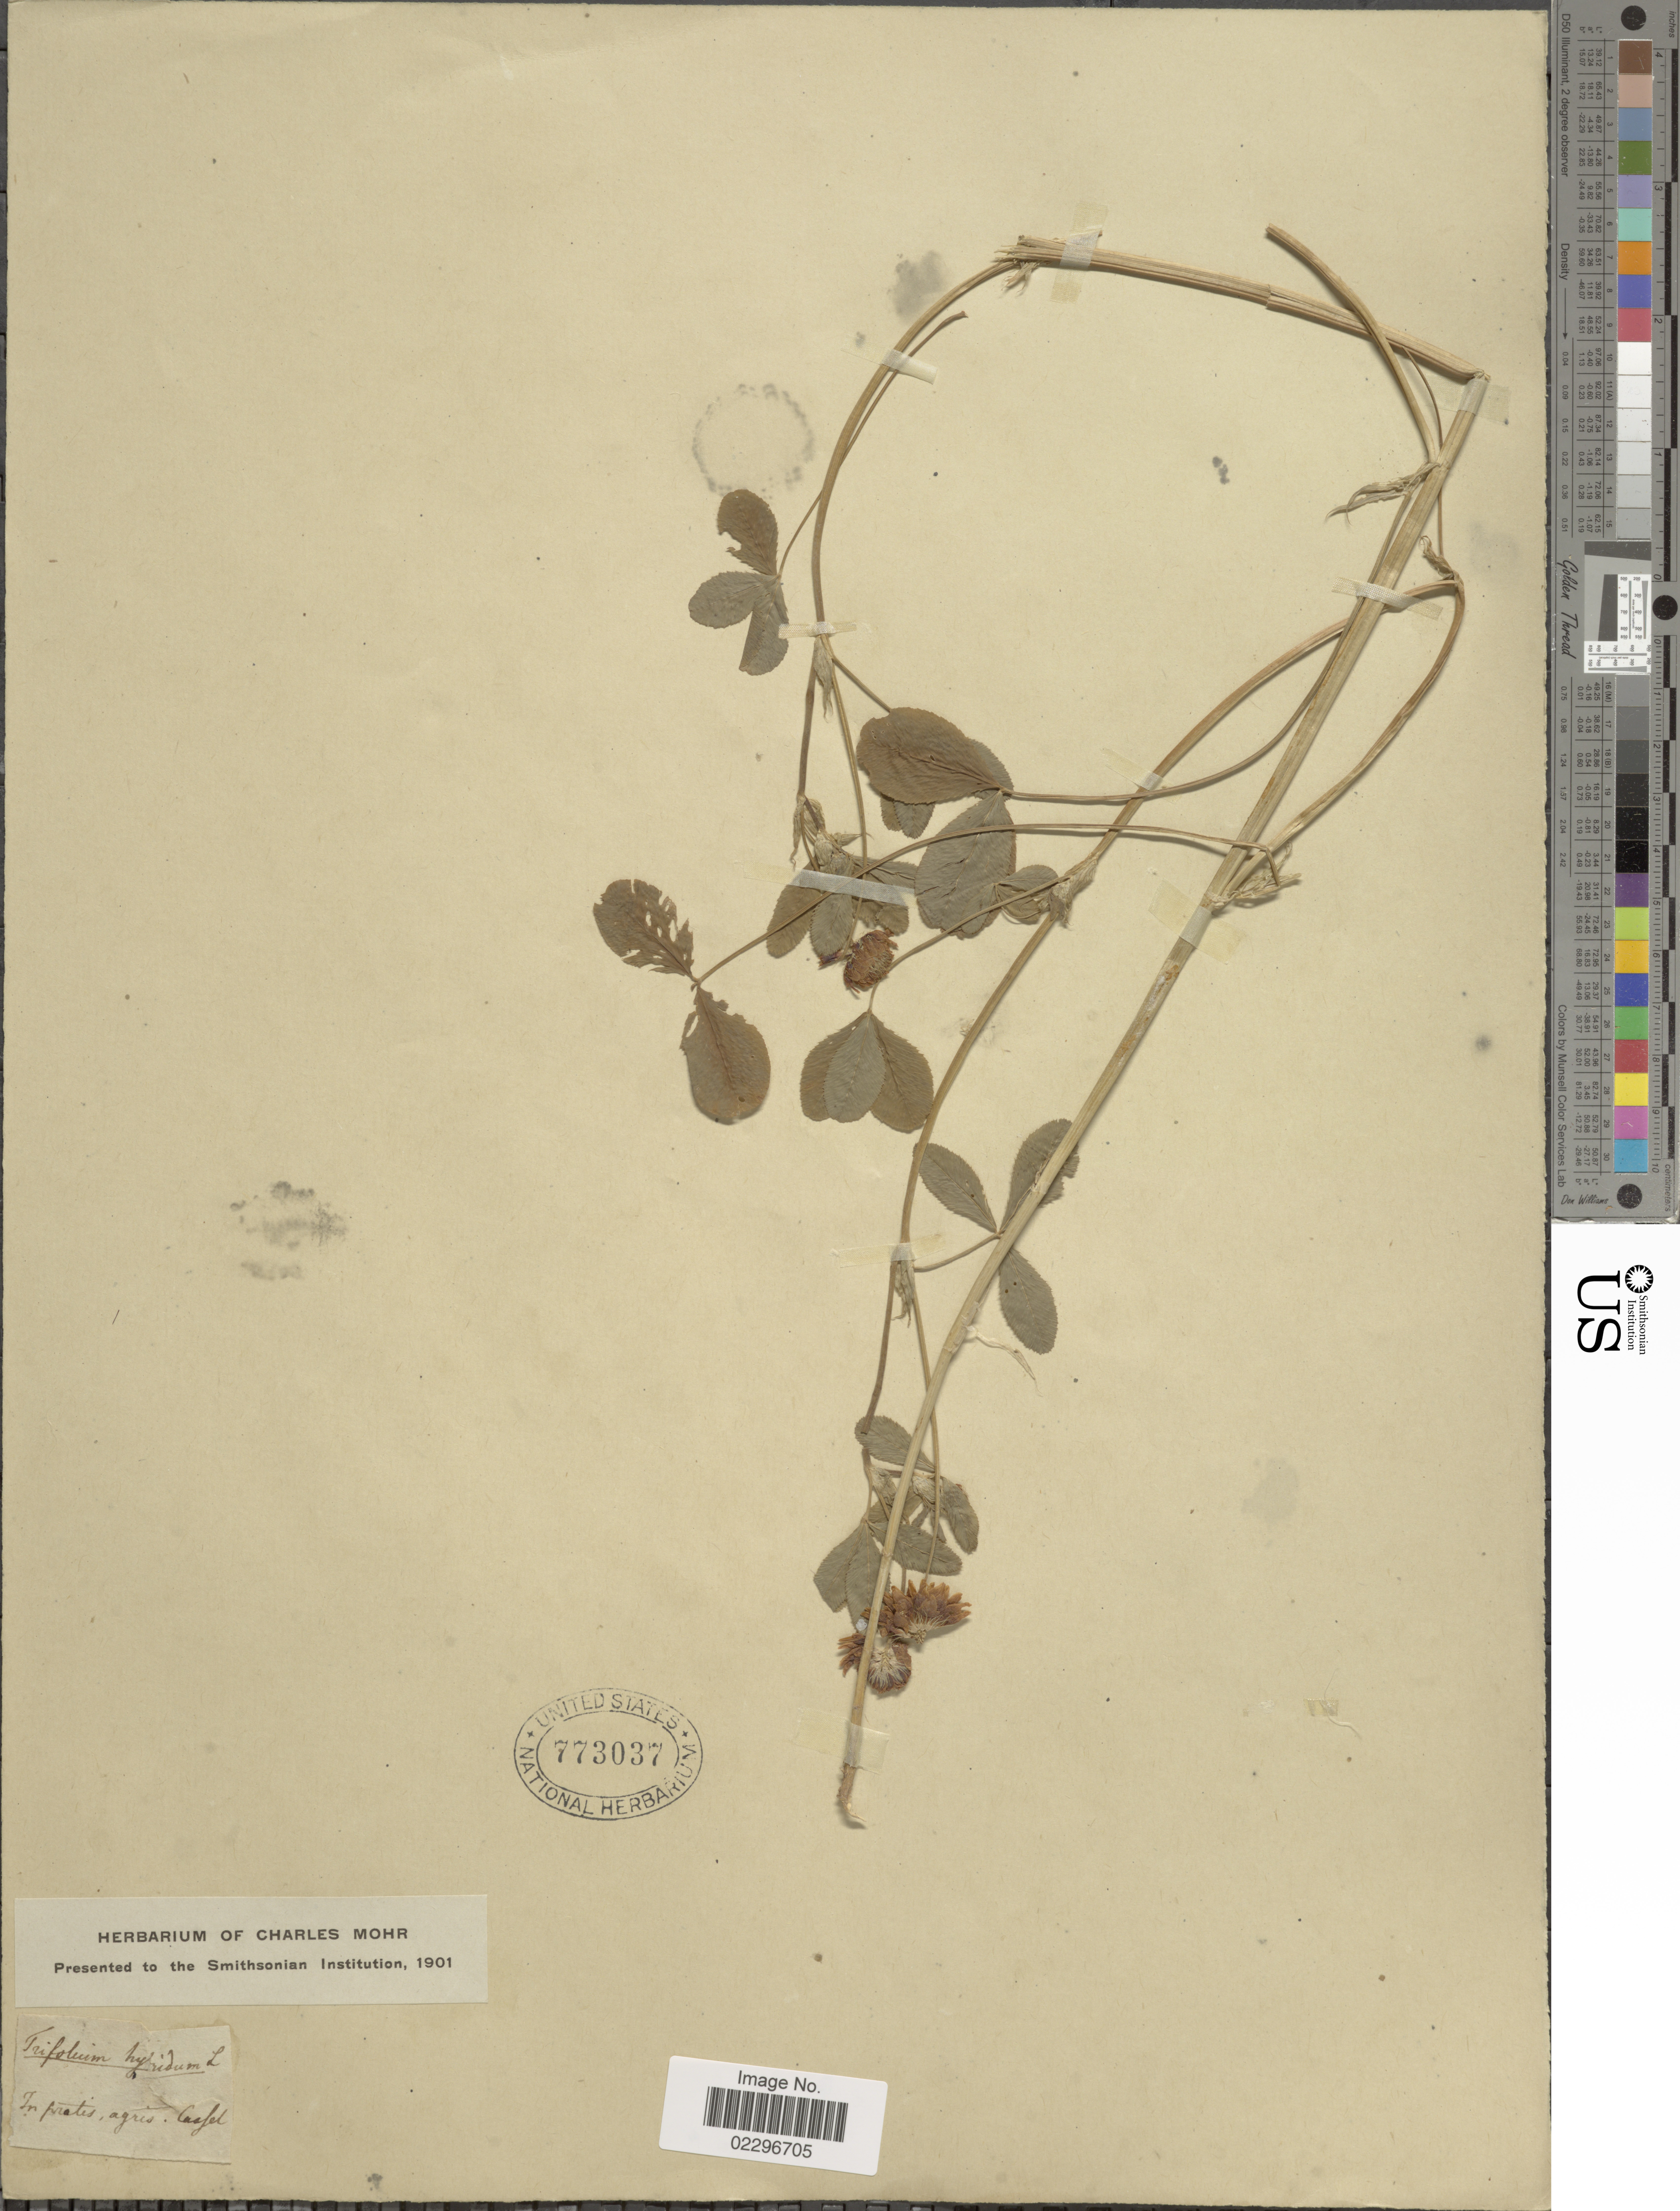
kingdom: Plantae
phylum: Tracheophyta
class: Magnoliopsida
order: Fabales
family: Fabaceae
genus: Trifolium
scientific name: Trifolium hybridum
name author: L.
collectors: ex herb. Charles Mohr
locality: Coafel [interpreted]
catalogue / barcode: US 773037